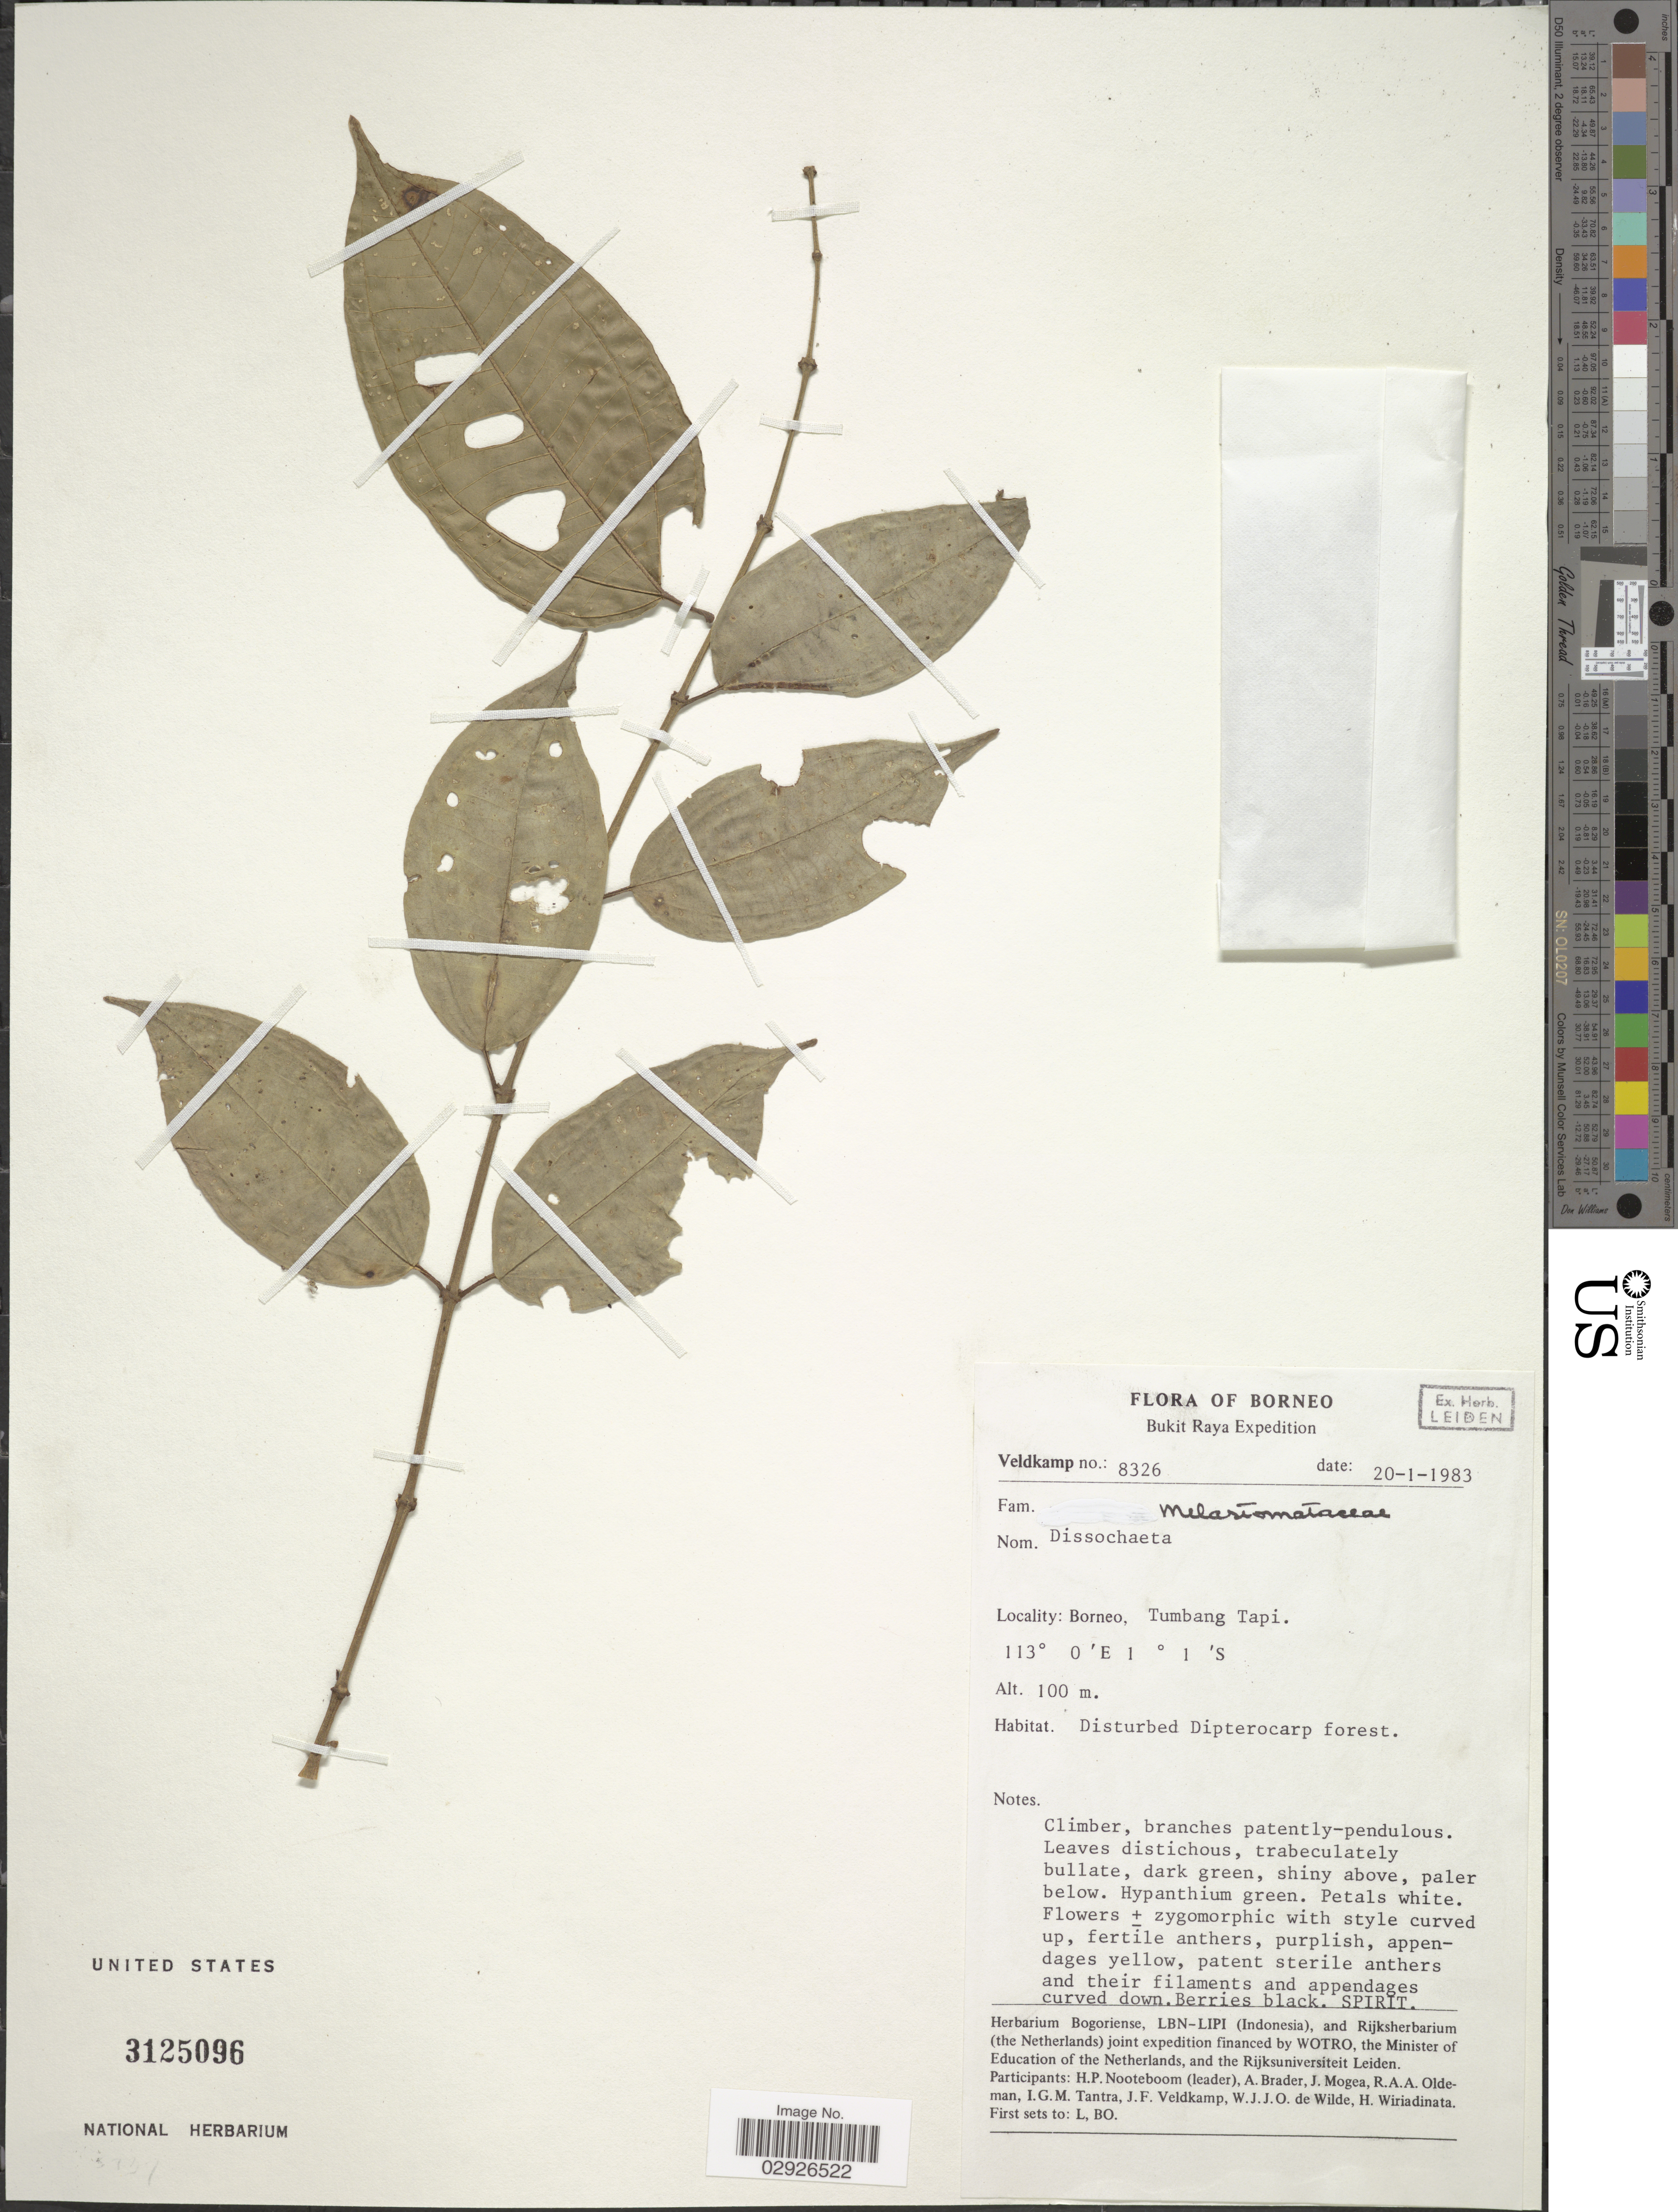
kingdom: Plantae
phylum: Tracheophyta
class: Magnoliopsida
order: Myrtales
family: Melastomataceae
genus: Dissochaeta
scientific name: Dissochaeta gracilis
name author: Blume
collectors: -. Veldkamp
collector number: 8326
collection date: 1983-01-20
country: Indonesia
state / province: Kalimantan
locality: Borneo. Bukit Raya. Tumbang Tapi.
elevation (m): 100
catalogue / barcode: US 3125086